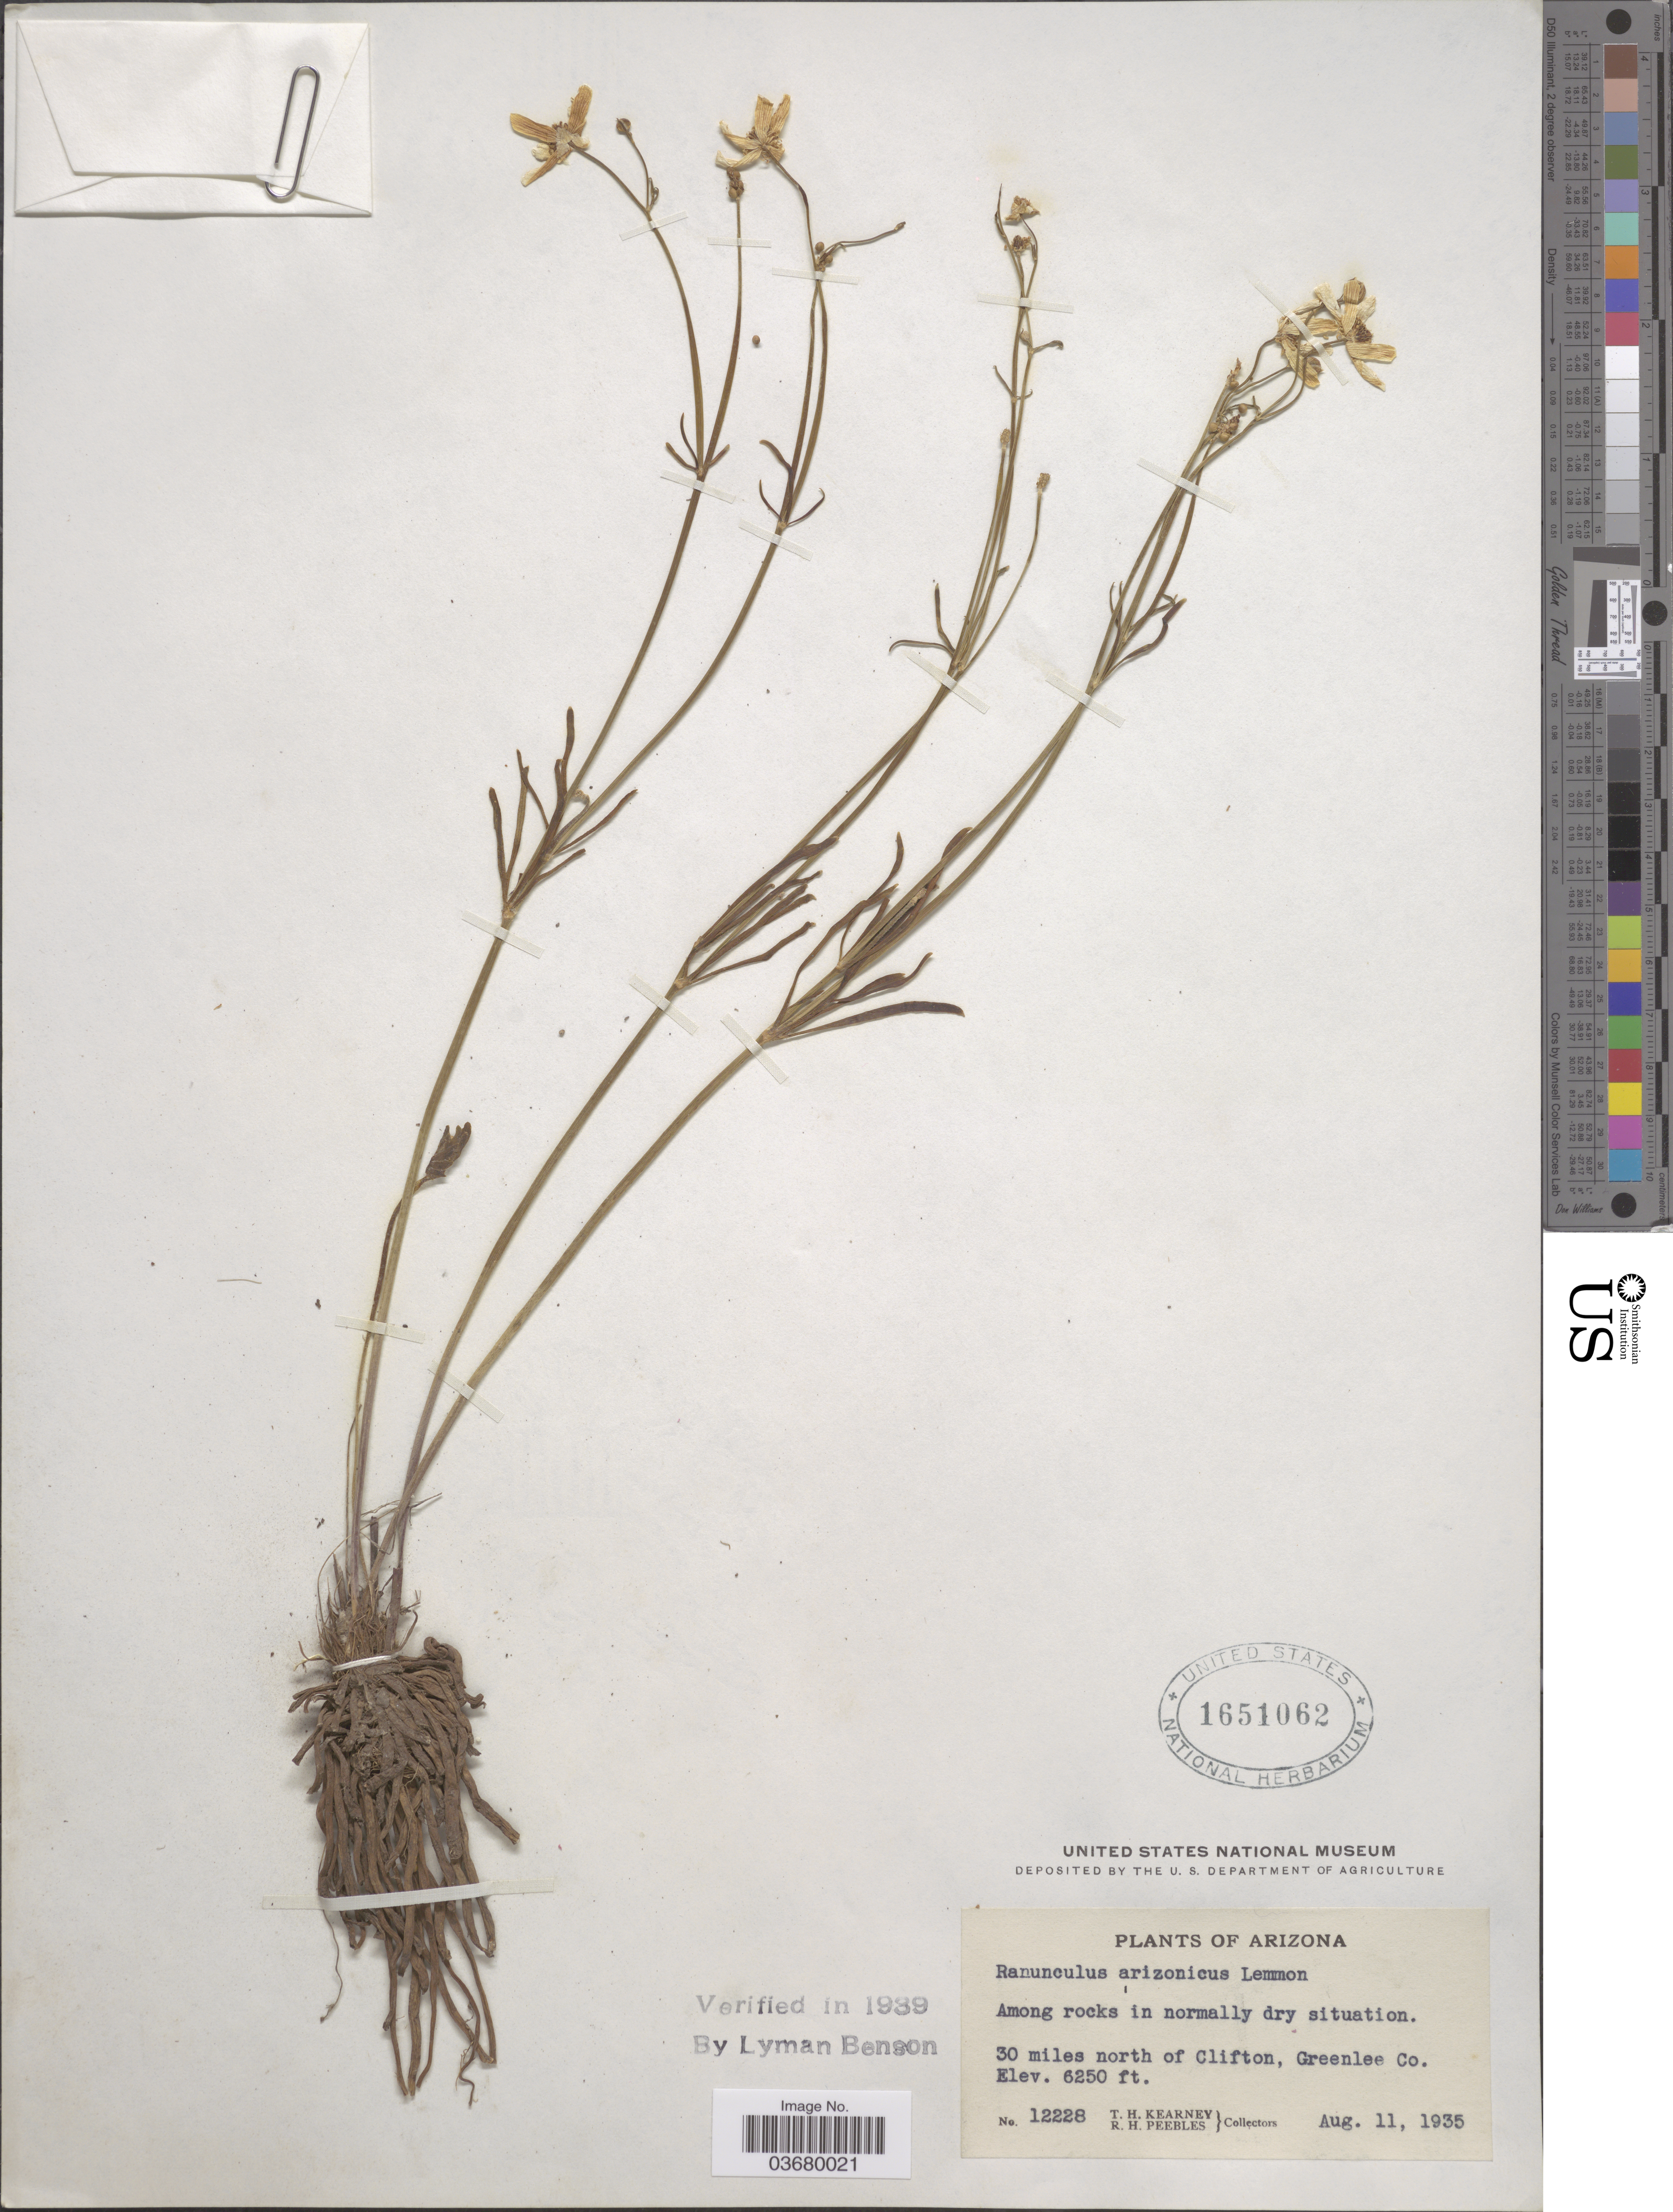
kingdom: Plantae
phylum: Tracheophyta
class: Magnoliopsida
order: Ranunculales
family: Ranunculaceae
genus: Ranunculus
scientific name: Ranunculus arizonicus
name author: Lemmon ex A. Gray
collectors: T. H. Kearney & R. H. Peebles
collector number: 12228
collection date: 1935-08-11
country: United States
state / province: Arizona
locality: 30 miles north of Clifton, Greenlee Co.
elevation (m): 1905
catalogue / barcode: US 1651062